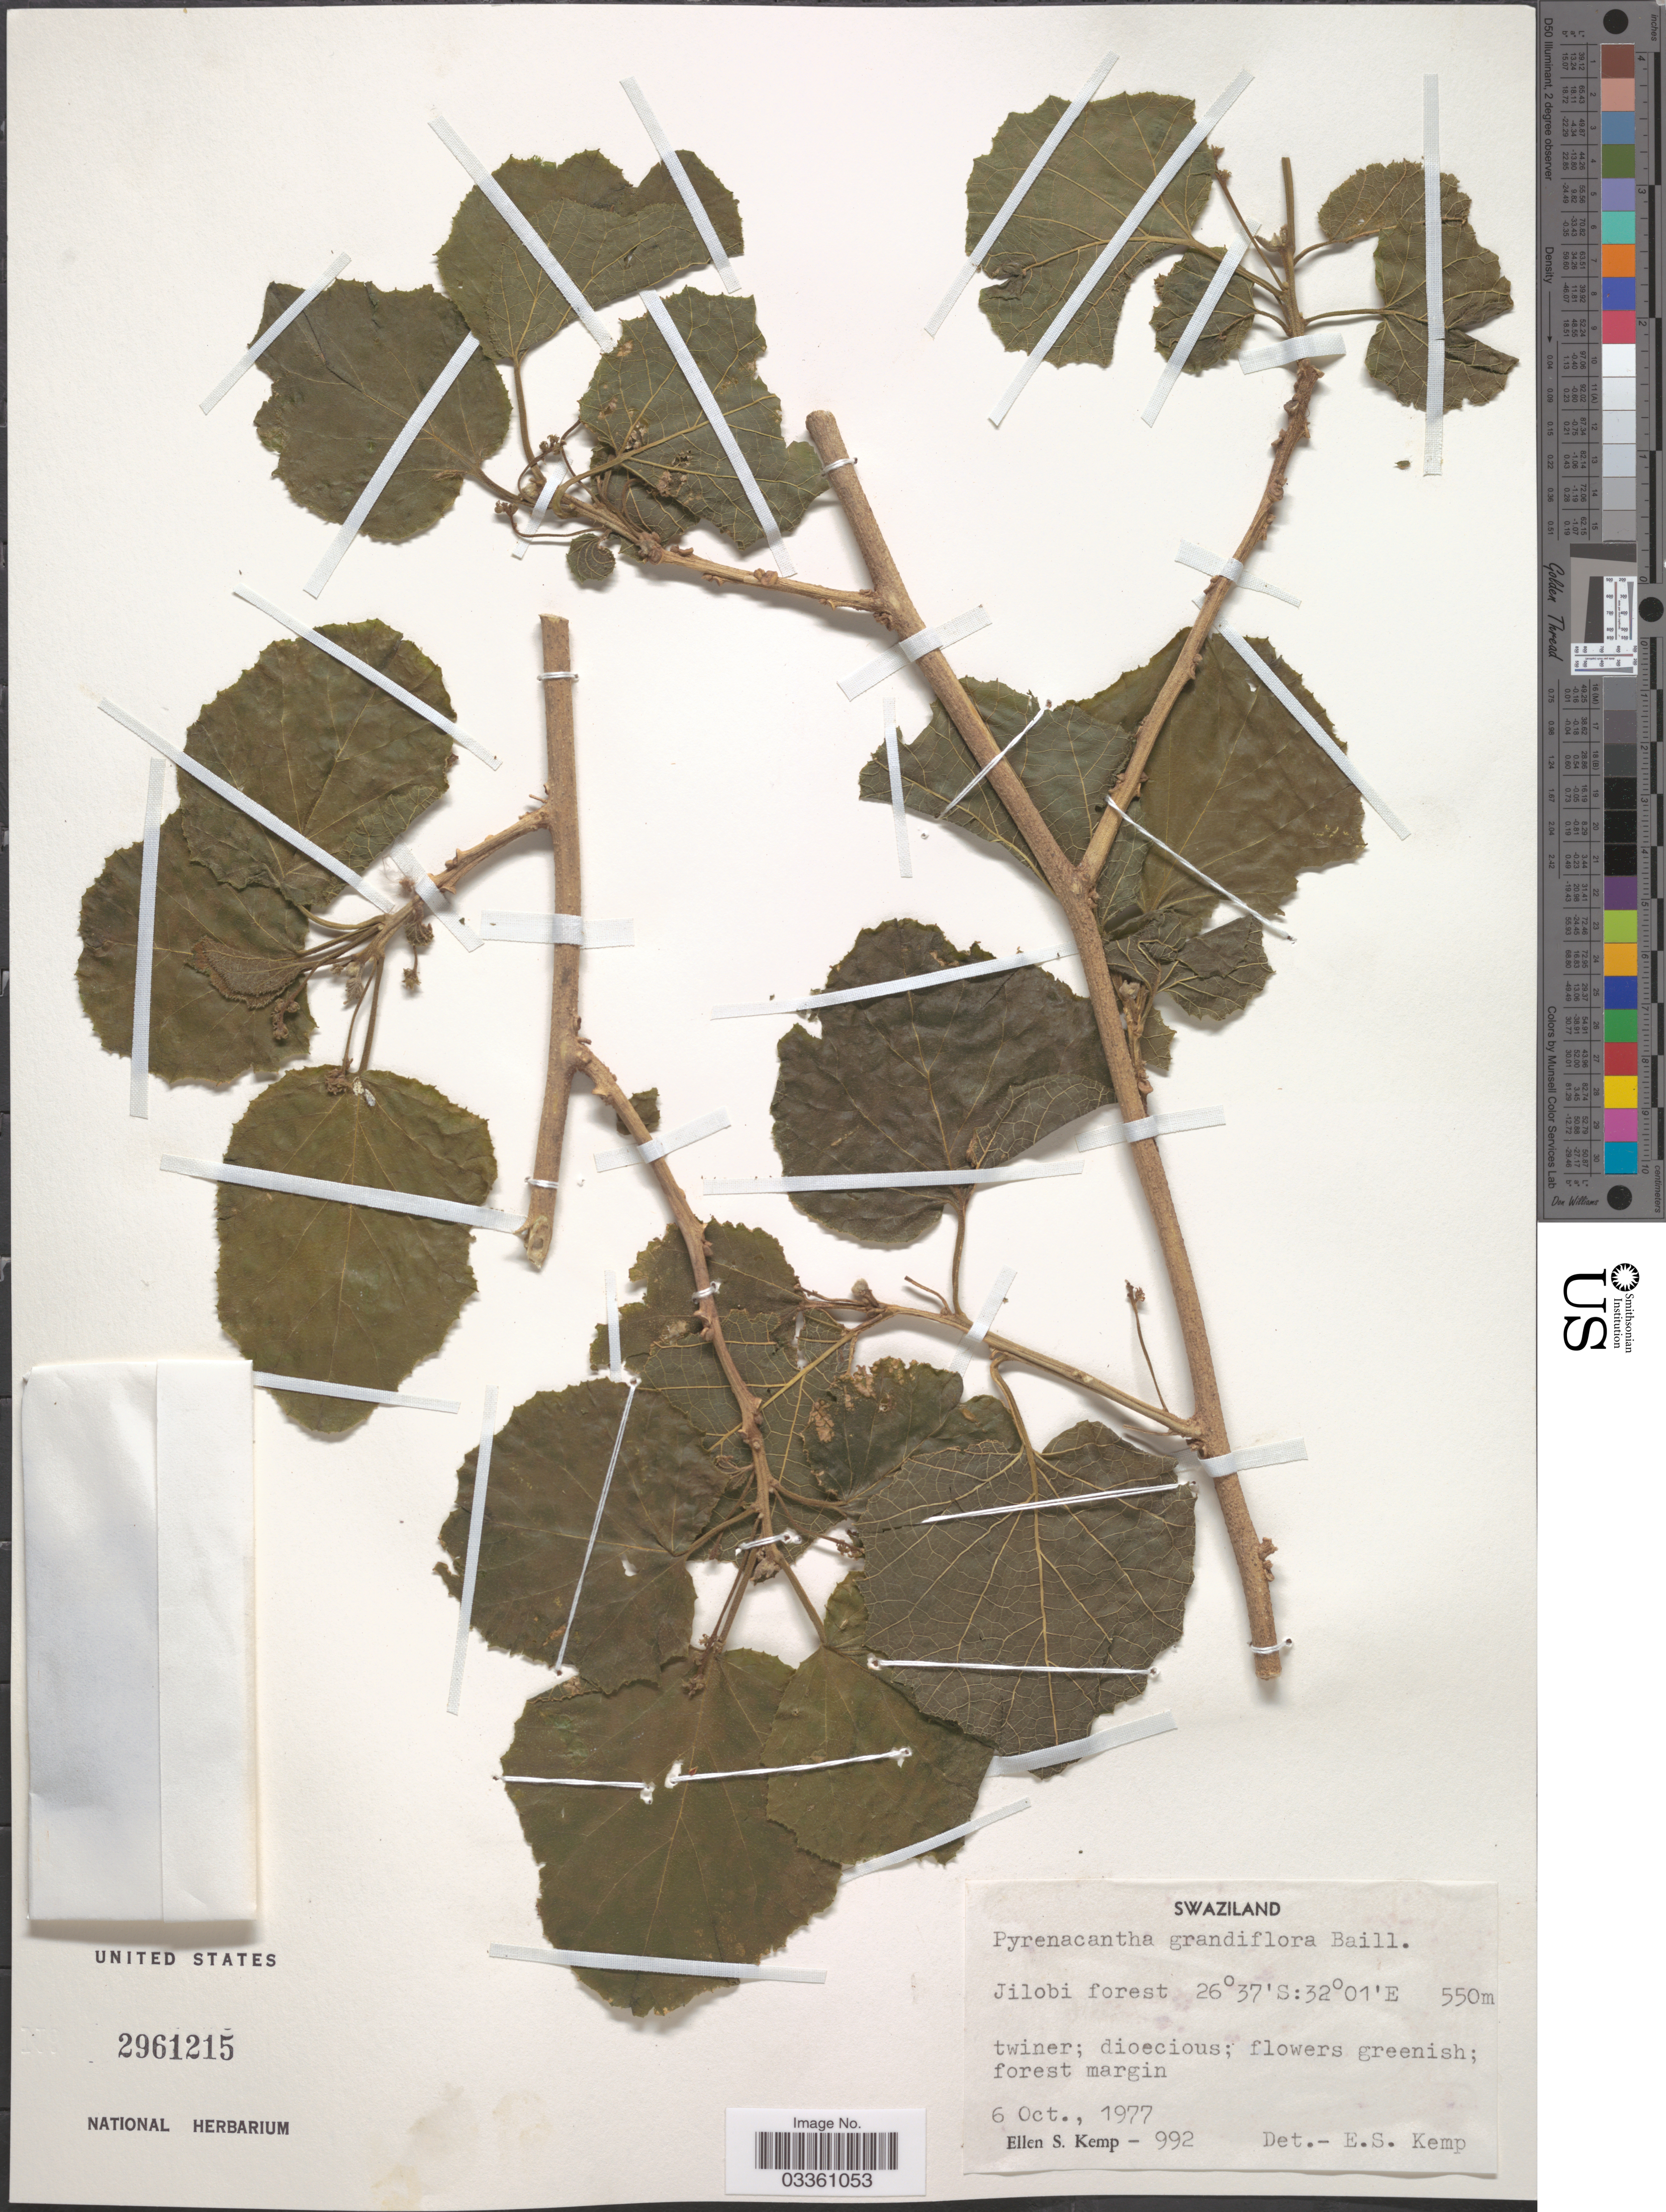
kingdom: Plantae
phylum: Tracheophyta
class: Magnoliopsida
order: Icacinales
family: Icacinaceae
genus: Pyrenacantha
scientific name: Pyrenacantha grandiflora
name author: Baill.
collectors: E. S. Kemp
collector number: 992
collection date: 1977-10-06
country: Eswatini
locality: Jilobi forest.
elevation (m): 550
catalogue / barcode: US 2961215